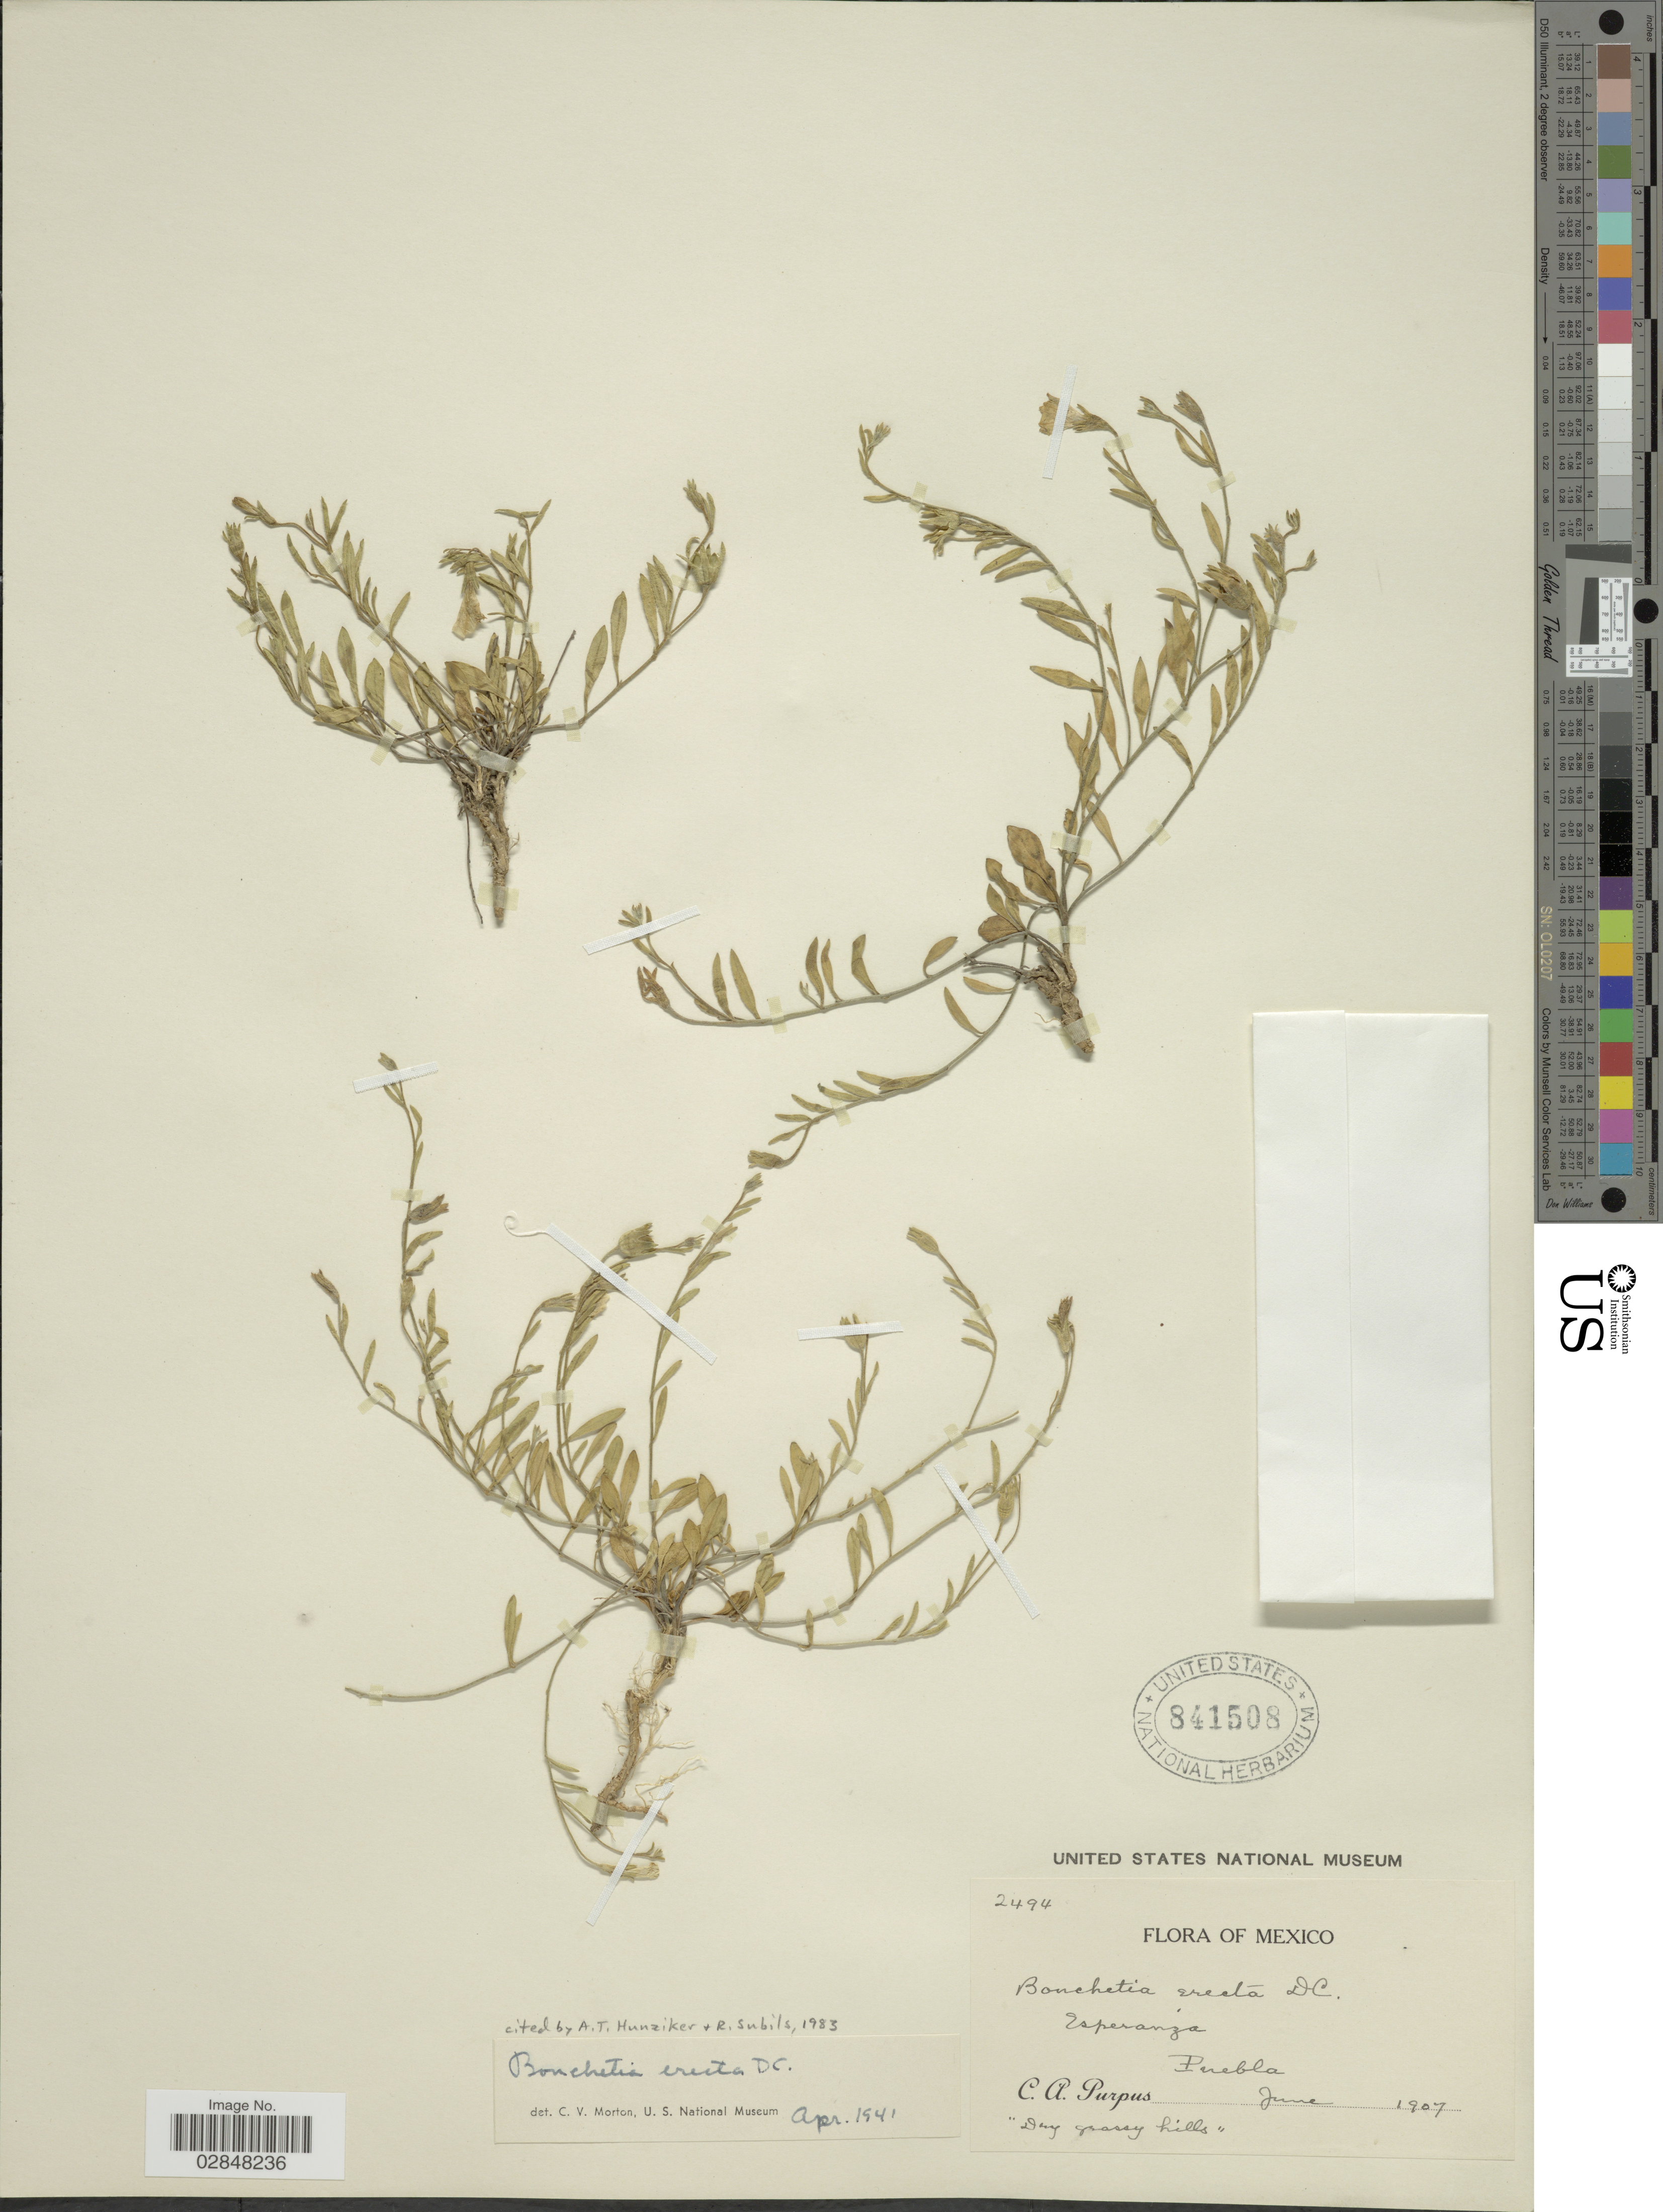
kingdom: Plantae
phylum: Tracheophyta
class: Magnoliopsida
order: Solanales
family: Solanaceae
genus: Bouchetia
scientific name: Bouchetia erecta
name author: DC.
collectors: C. A. Purpus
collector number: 2494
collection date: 1907-06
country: Mexico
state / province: Puebla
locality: Esperanza.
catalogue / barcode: US 841508